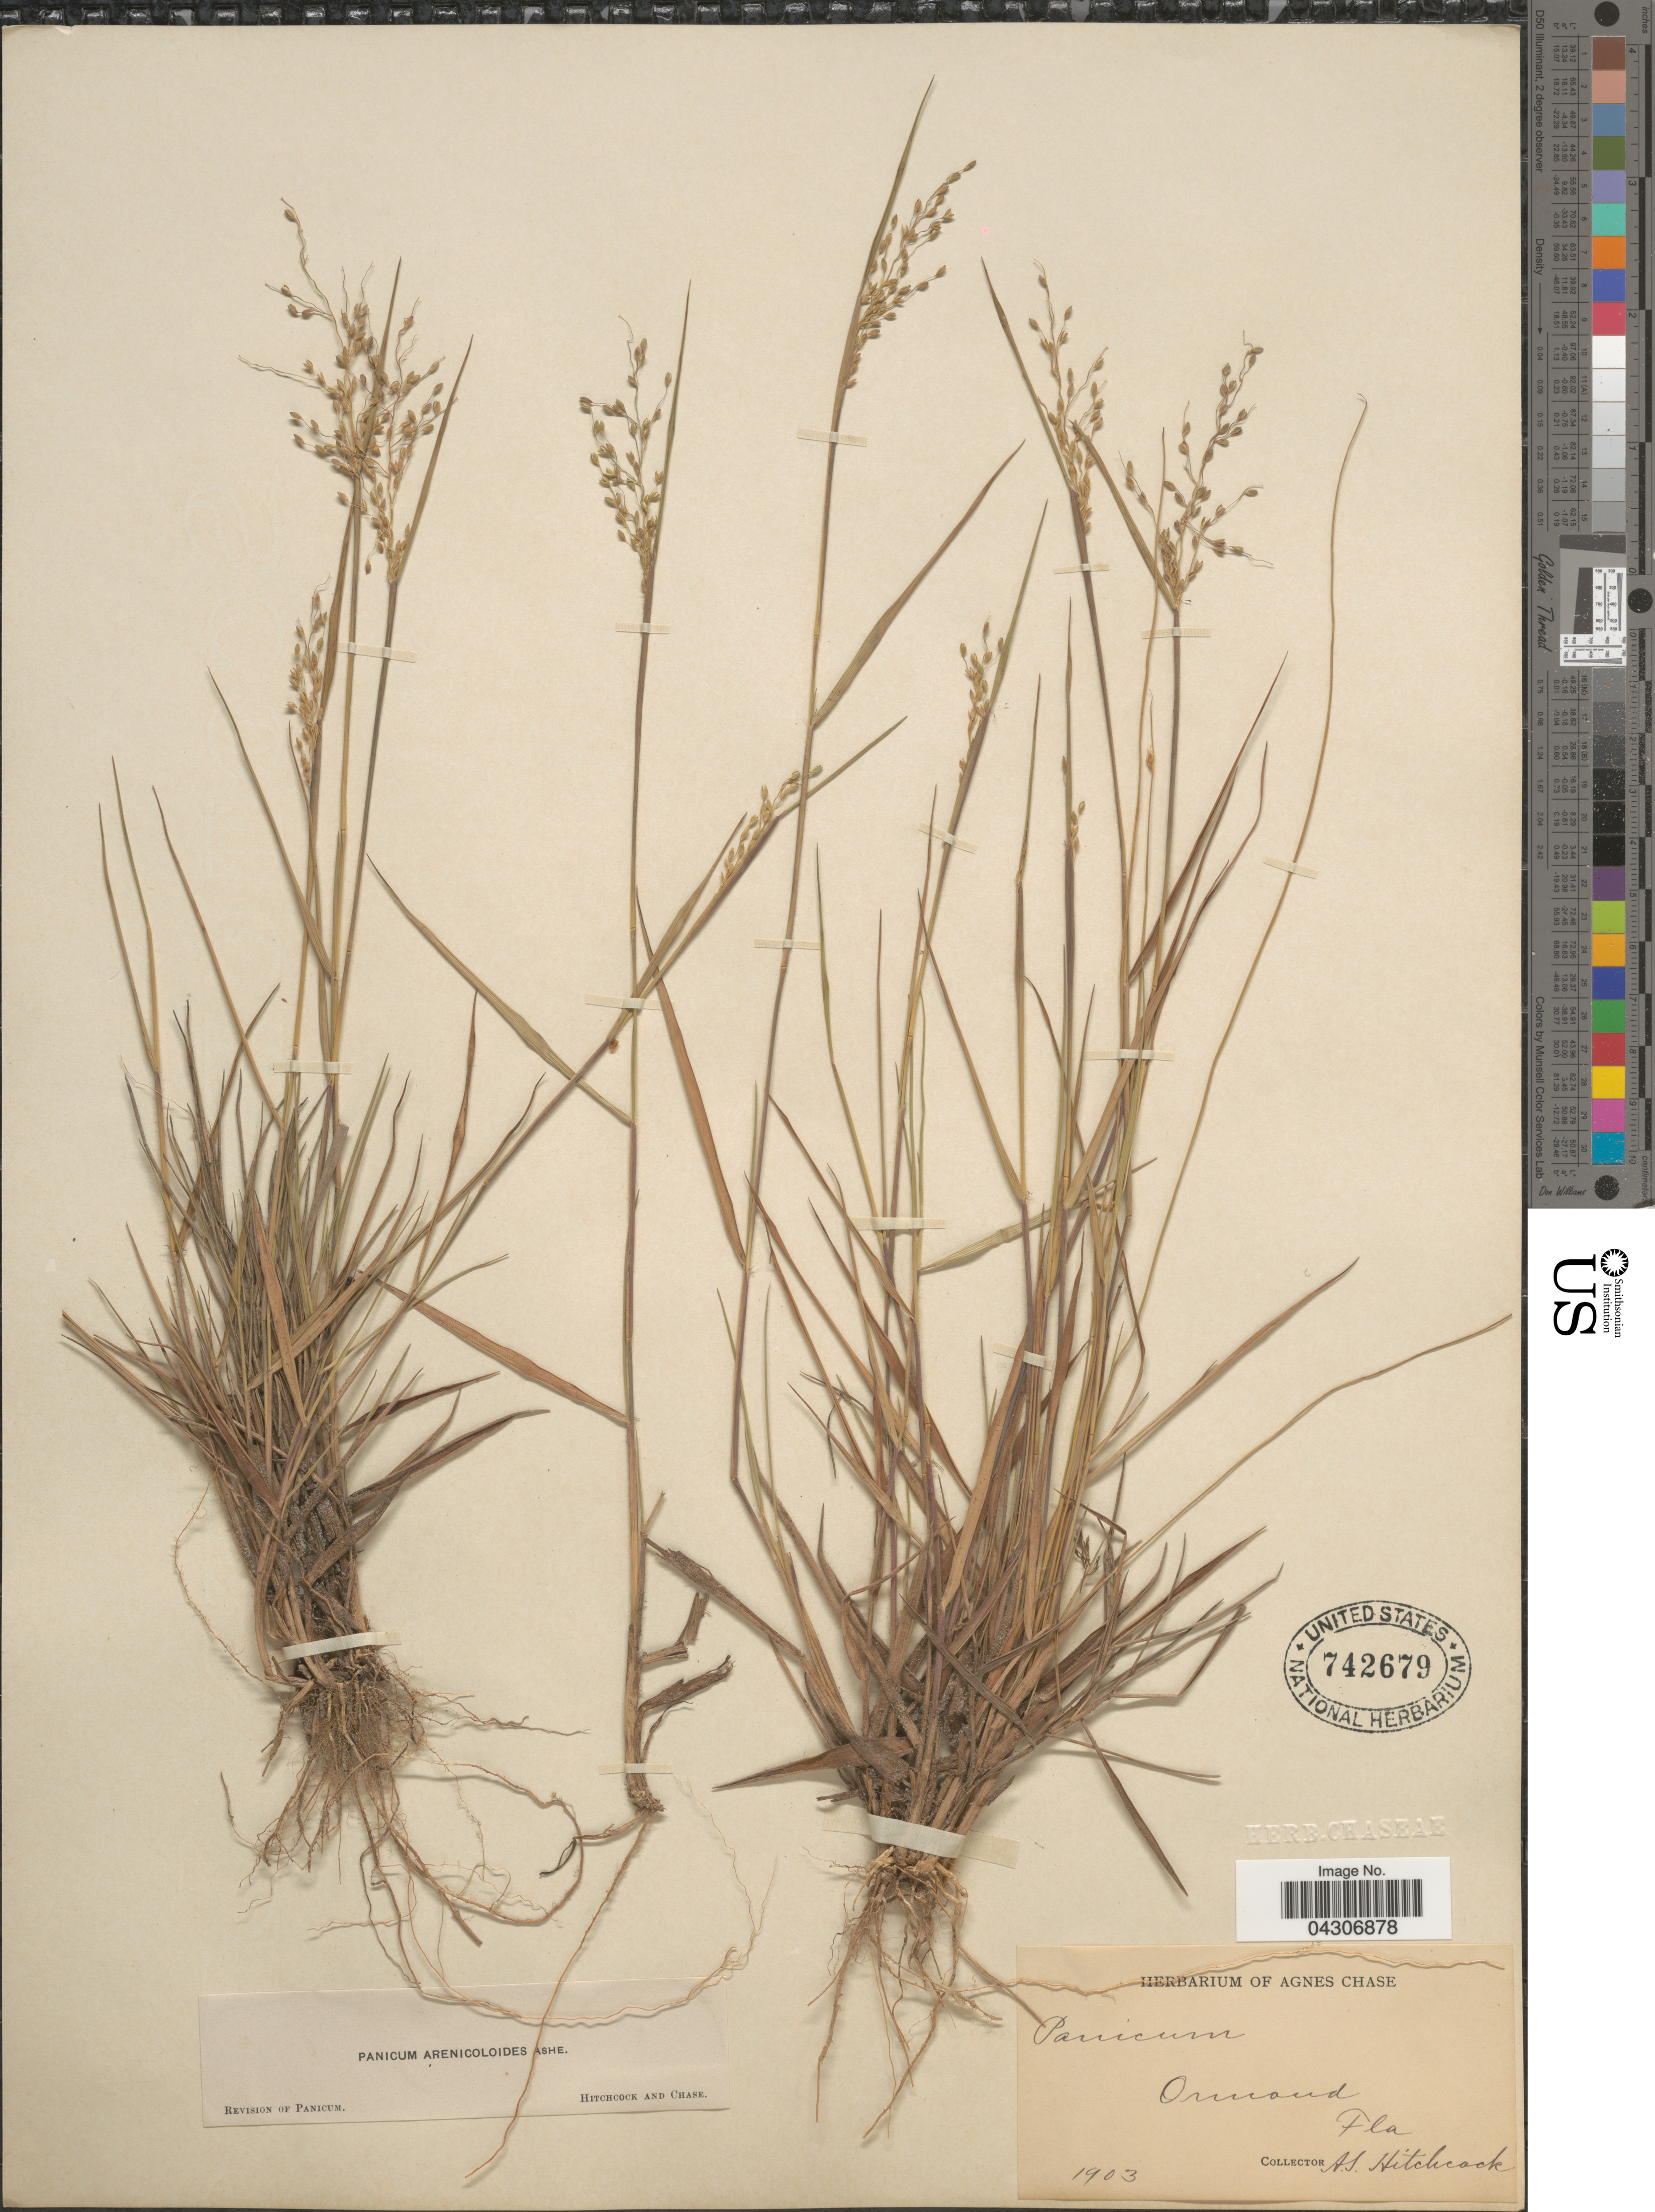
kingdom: Plantae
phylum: Tracheophyta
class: Liliopsida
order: Poales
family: Poaceae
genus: Dichanthelium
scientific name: Dichanthelium aciculare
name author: (Desv. ex Poir.) Gould & C.A. Clark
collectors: A. S. Hitchcock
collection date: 1903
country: United States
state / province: Florida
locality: Ormond.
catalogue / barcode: US 742679